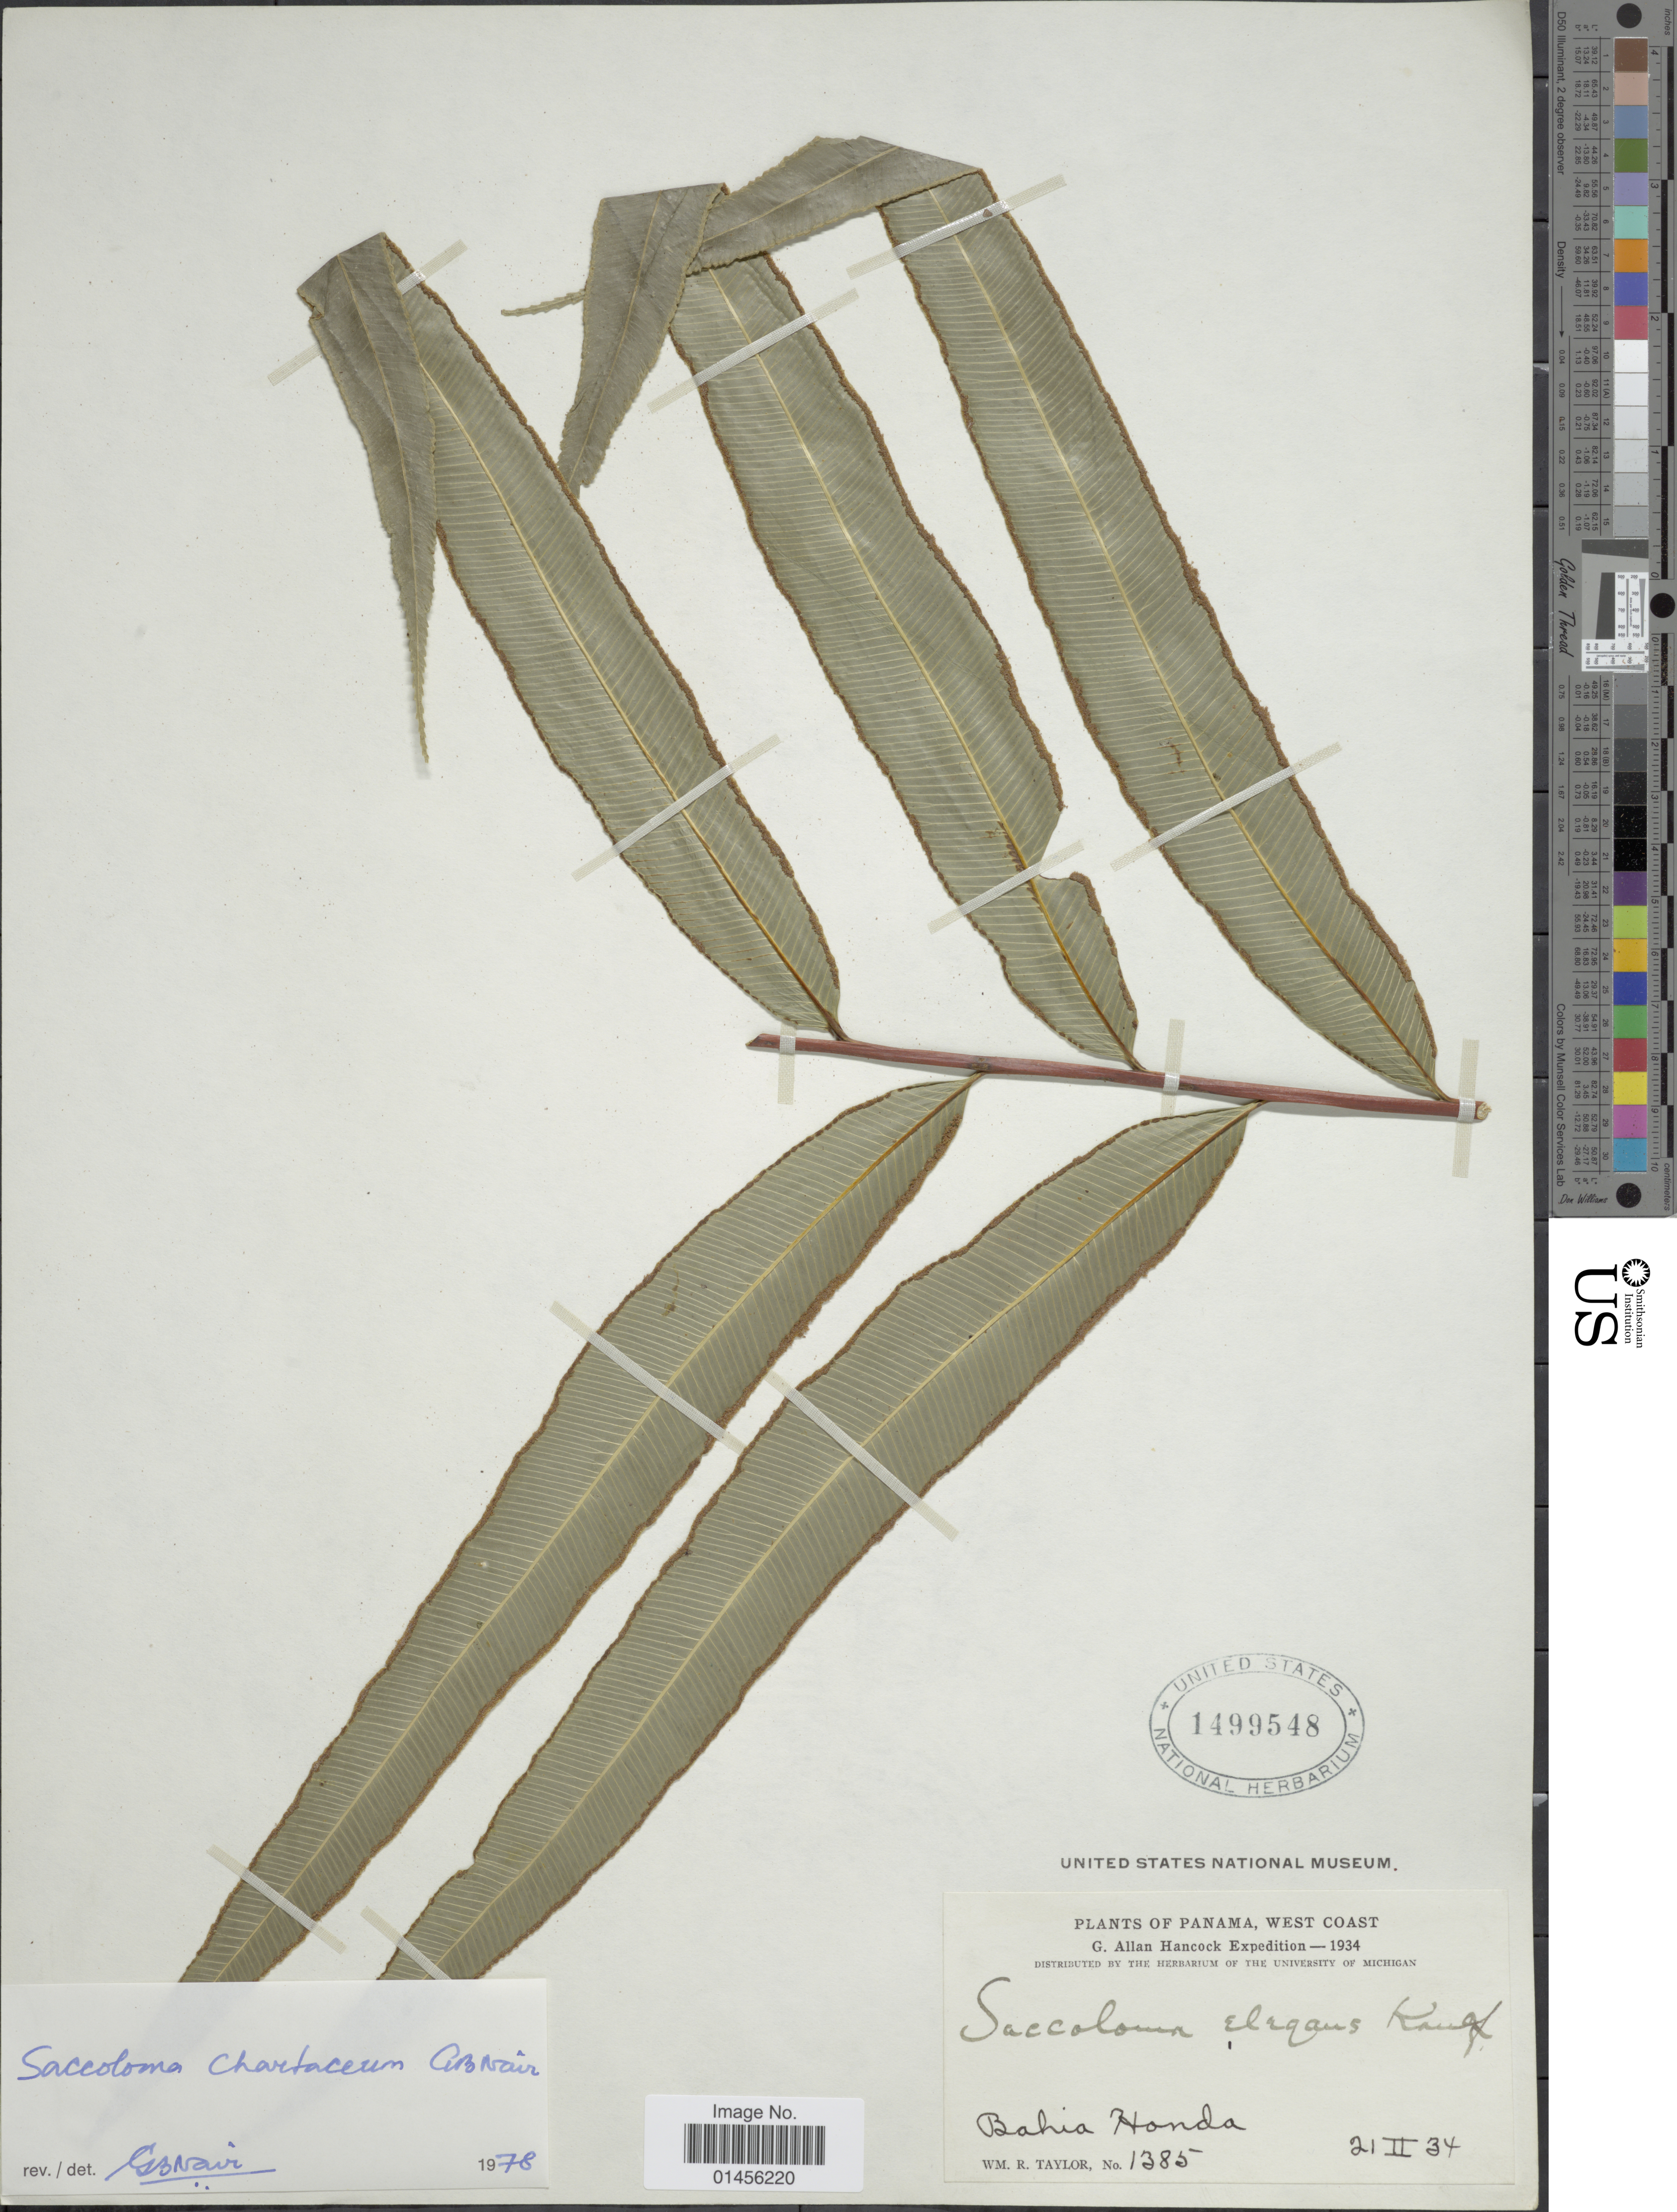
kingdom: Plantae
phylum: Tracheophyta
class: Polypodiopsida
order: Polypodiales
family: Saccolomataceae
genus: Saccoloma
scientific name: Saccoloma elegans subsp. chartaceum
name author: Cremers & K.U. Kramer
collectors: W. R. Taylor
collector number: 1385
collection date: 1934-02-21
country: Panama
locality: West Coast, Bahia Honda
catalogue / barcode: US 1499548